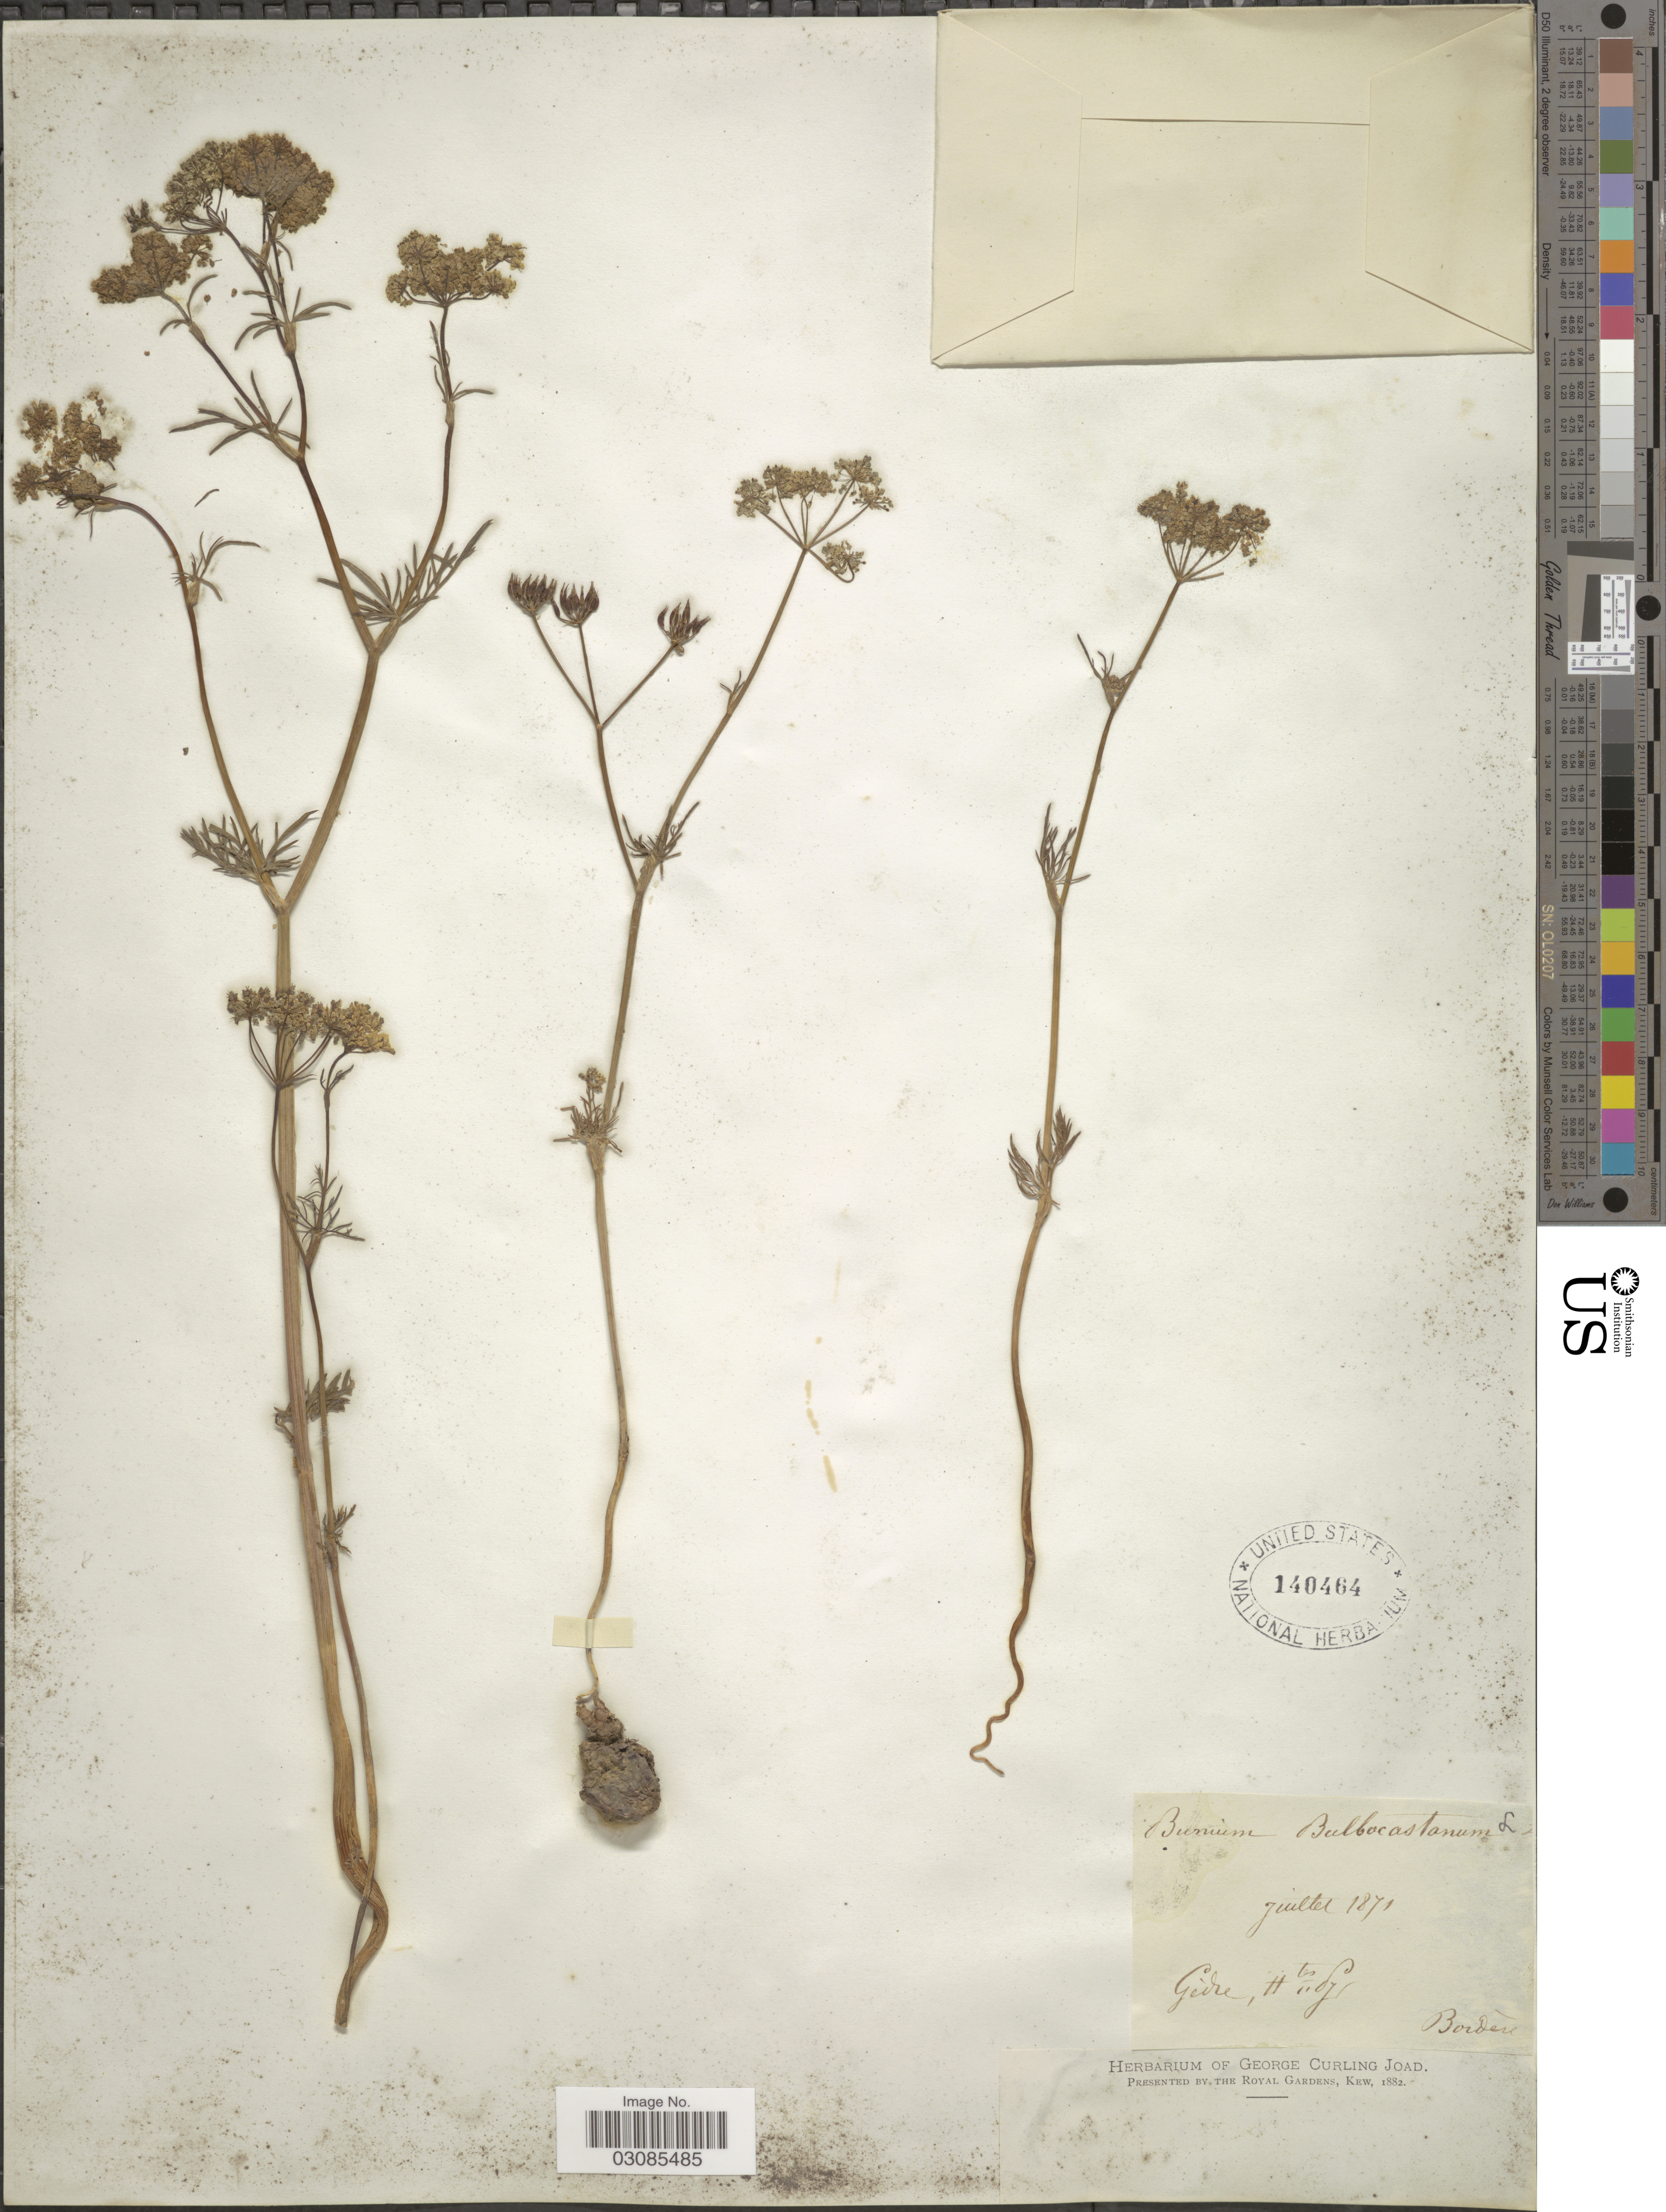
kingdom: Plantae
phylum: Tracheophyta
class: Magnoliopsida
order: Apiales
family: Apiaceae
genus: Bunium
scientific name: Bunium bulbocastanum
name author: L.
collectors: -. Bordère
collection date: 1871-07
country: France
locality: Gèdre, Htes Pyr.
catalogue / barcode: US 140464